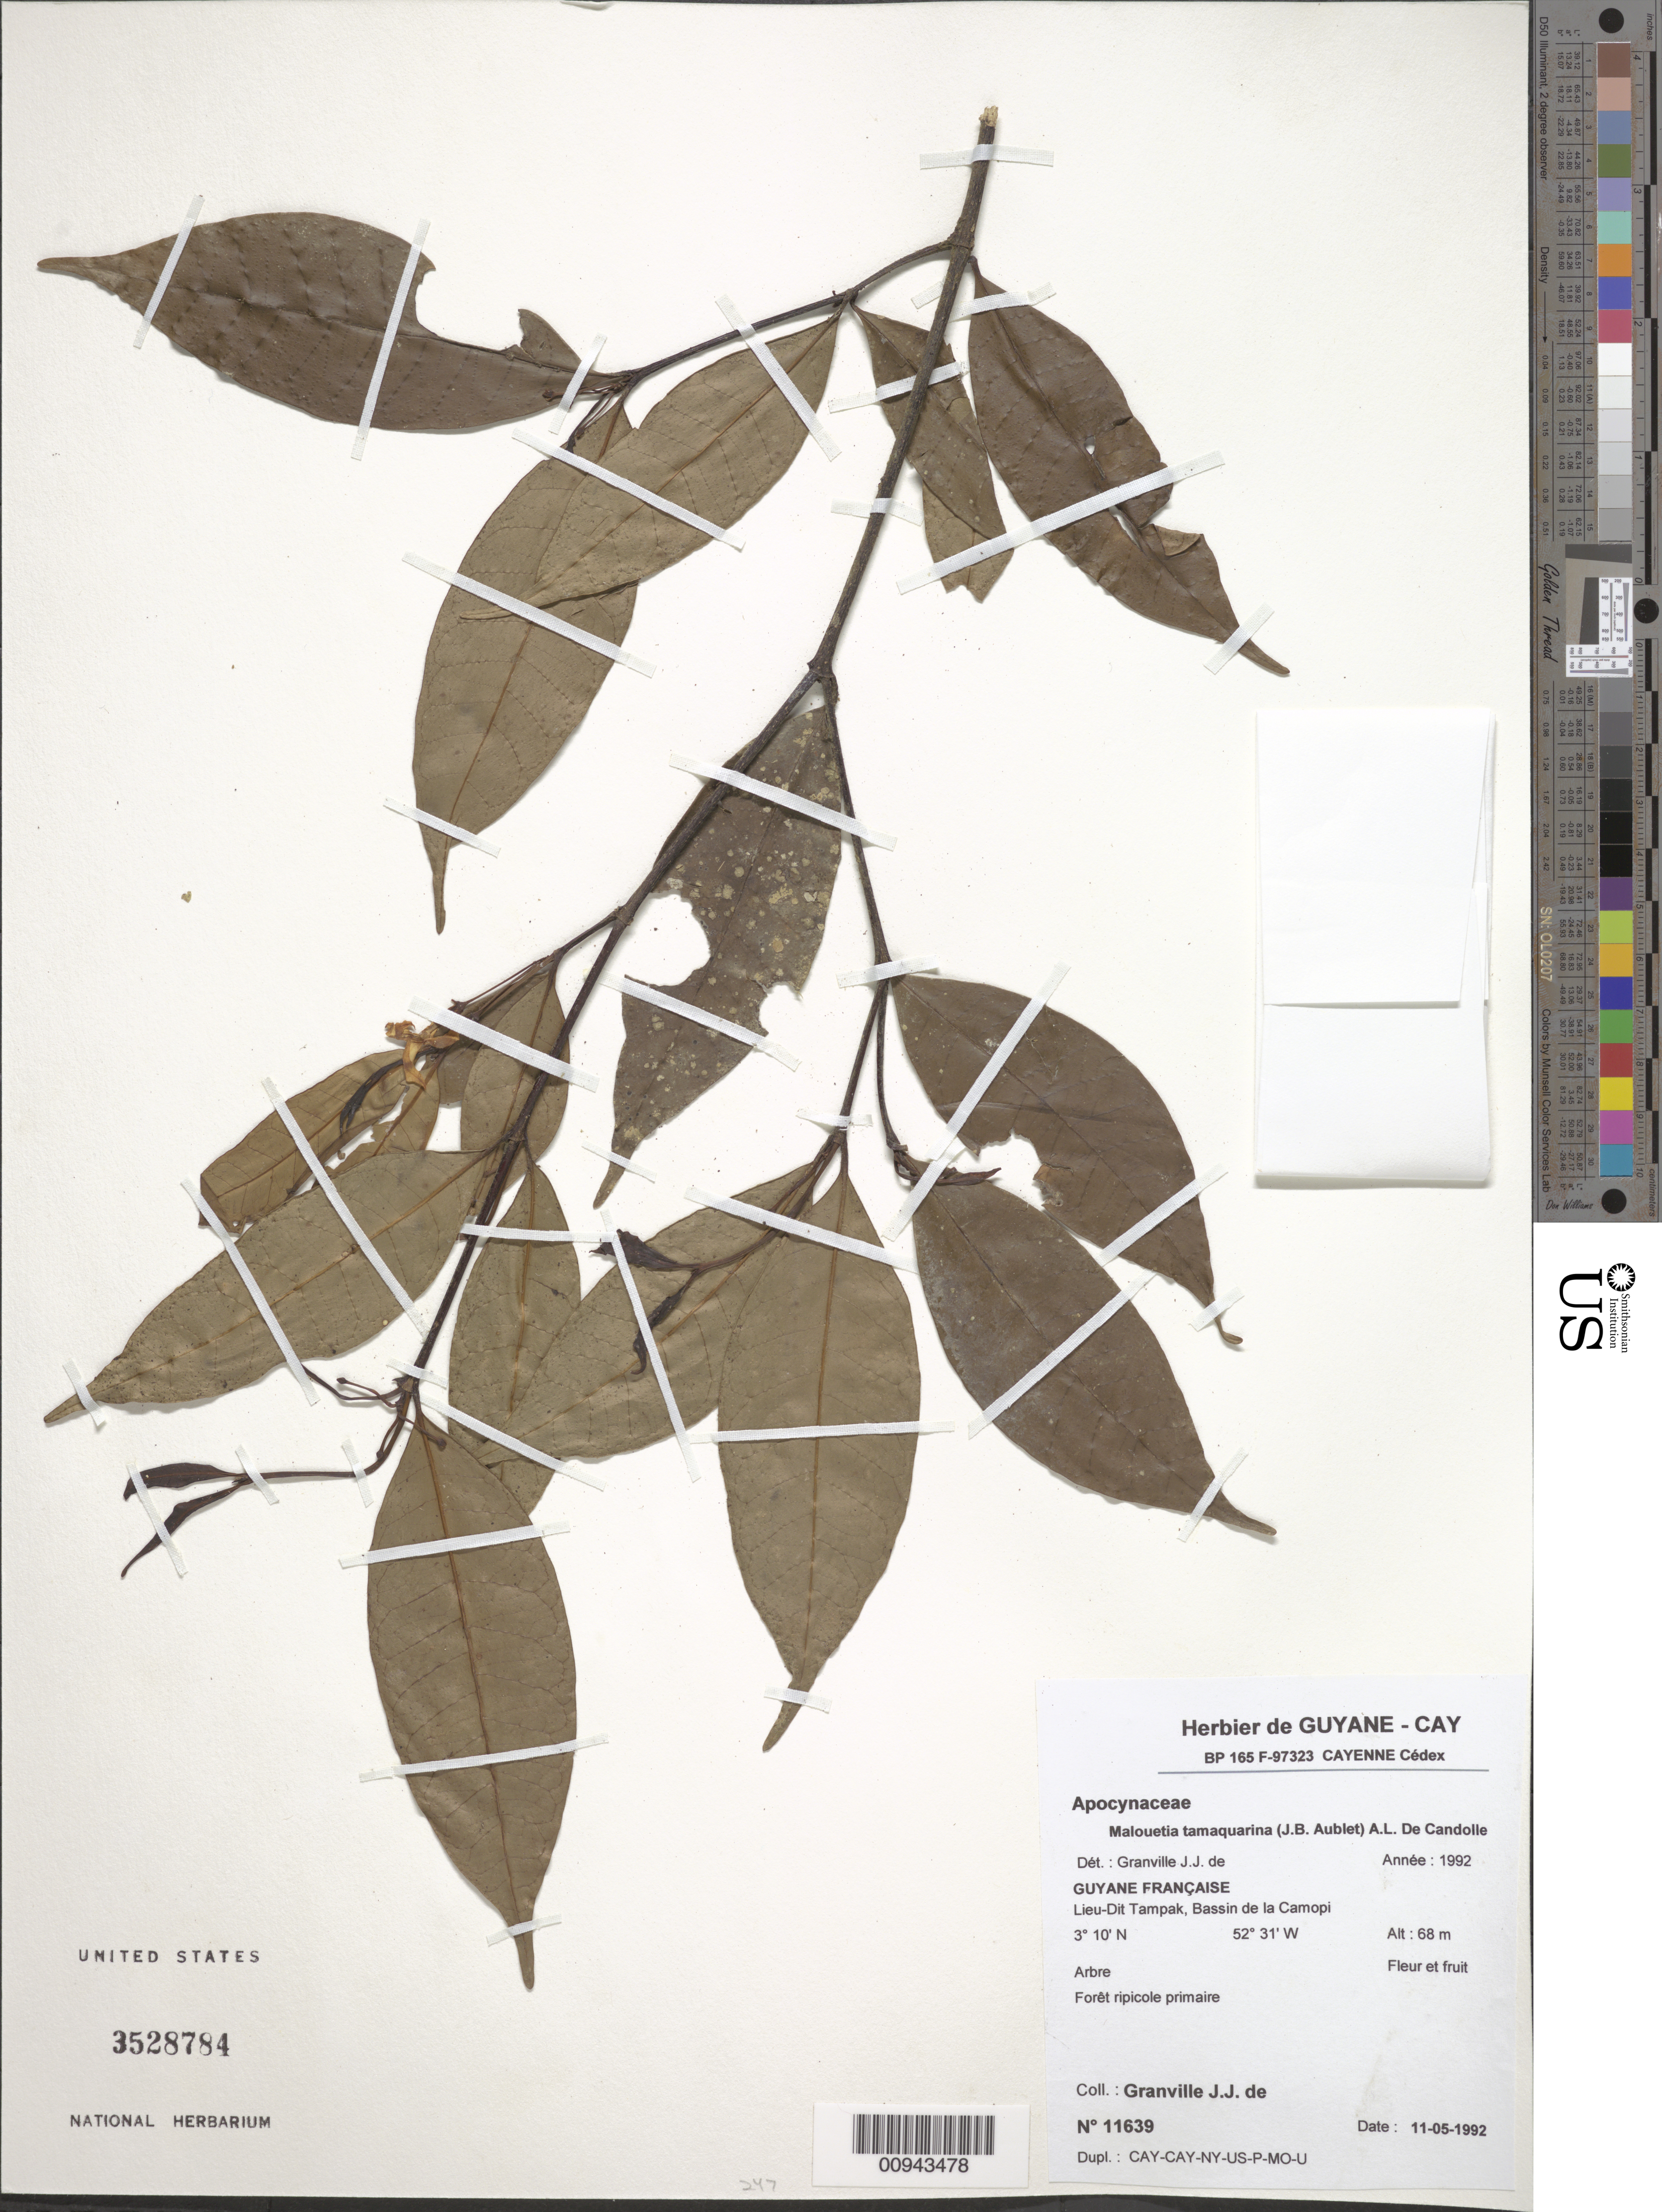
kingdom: Plantae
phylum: Tracheophyta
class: Magnoliopsida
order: Gentianales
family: Apocynaceae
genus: Malouetia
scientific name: Malouetia tamaquarina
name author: (Aubl.) A. DC.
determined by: Granville, J. J. de, (CAY), Institut de Recherche pour le Developpement (IRD) (FRENCH GUIANA)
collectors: J.-J. de Granville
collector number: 11639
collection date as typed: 11-May-92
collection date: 1992-05-11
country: French Guiana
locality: Lieu-Dit Tampak, Bassin de la Camopi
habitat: Foret ripicole primaire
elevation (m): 68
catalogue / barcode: US 3528784